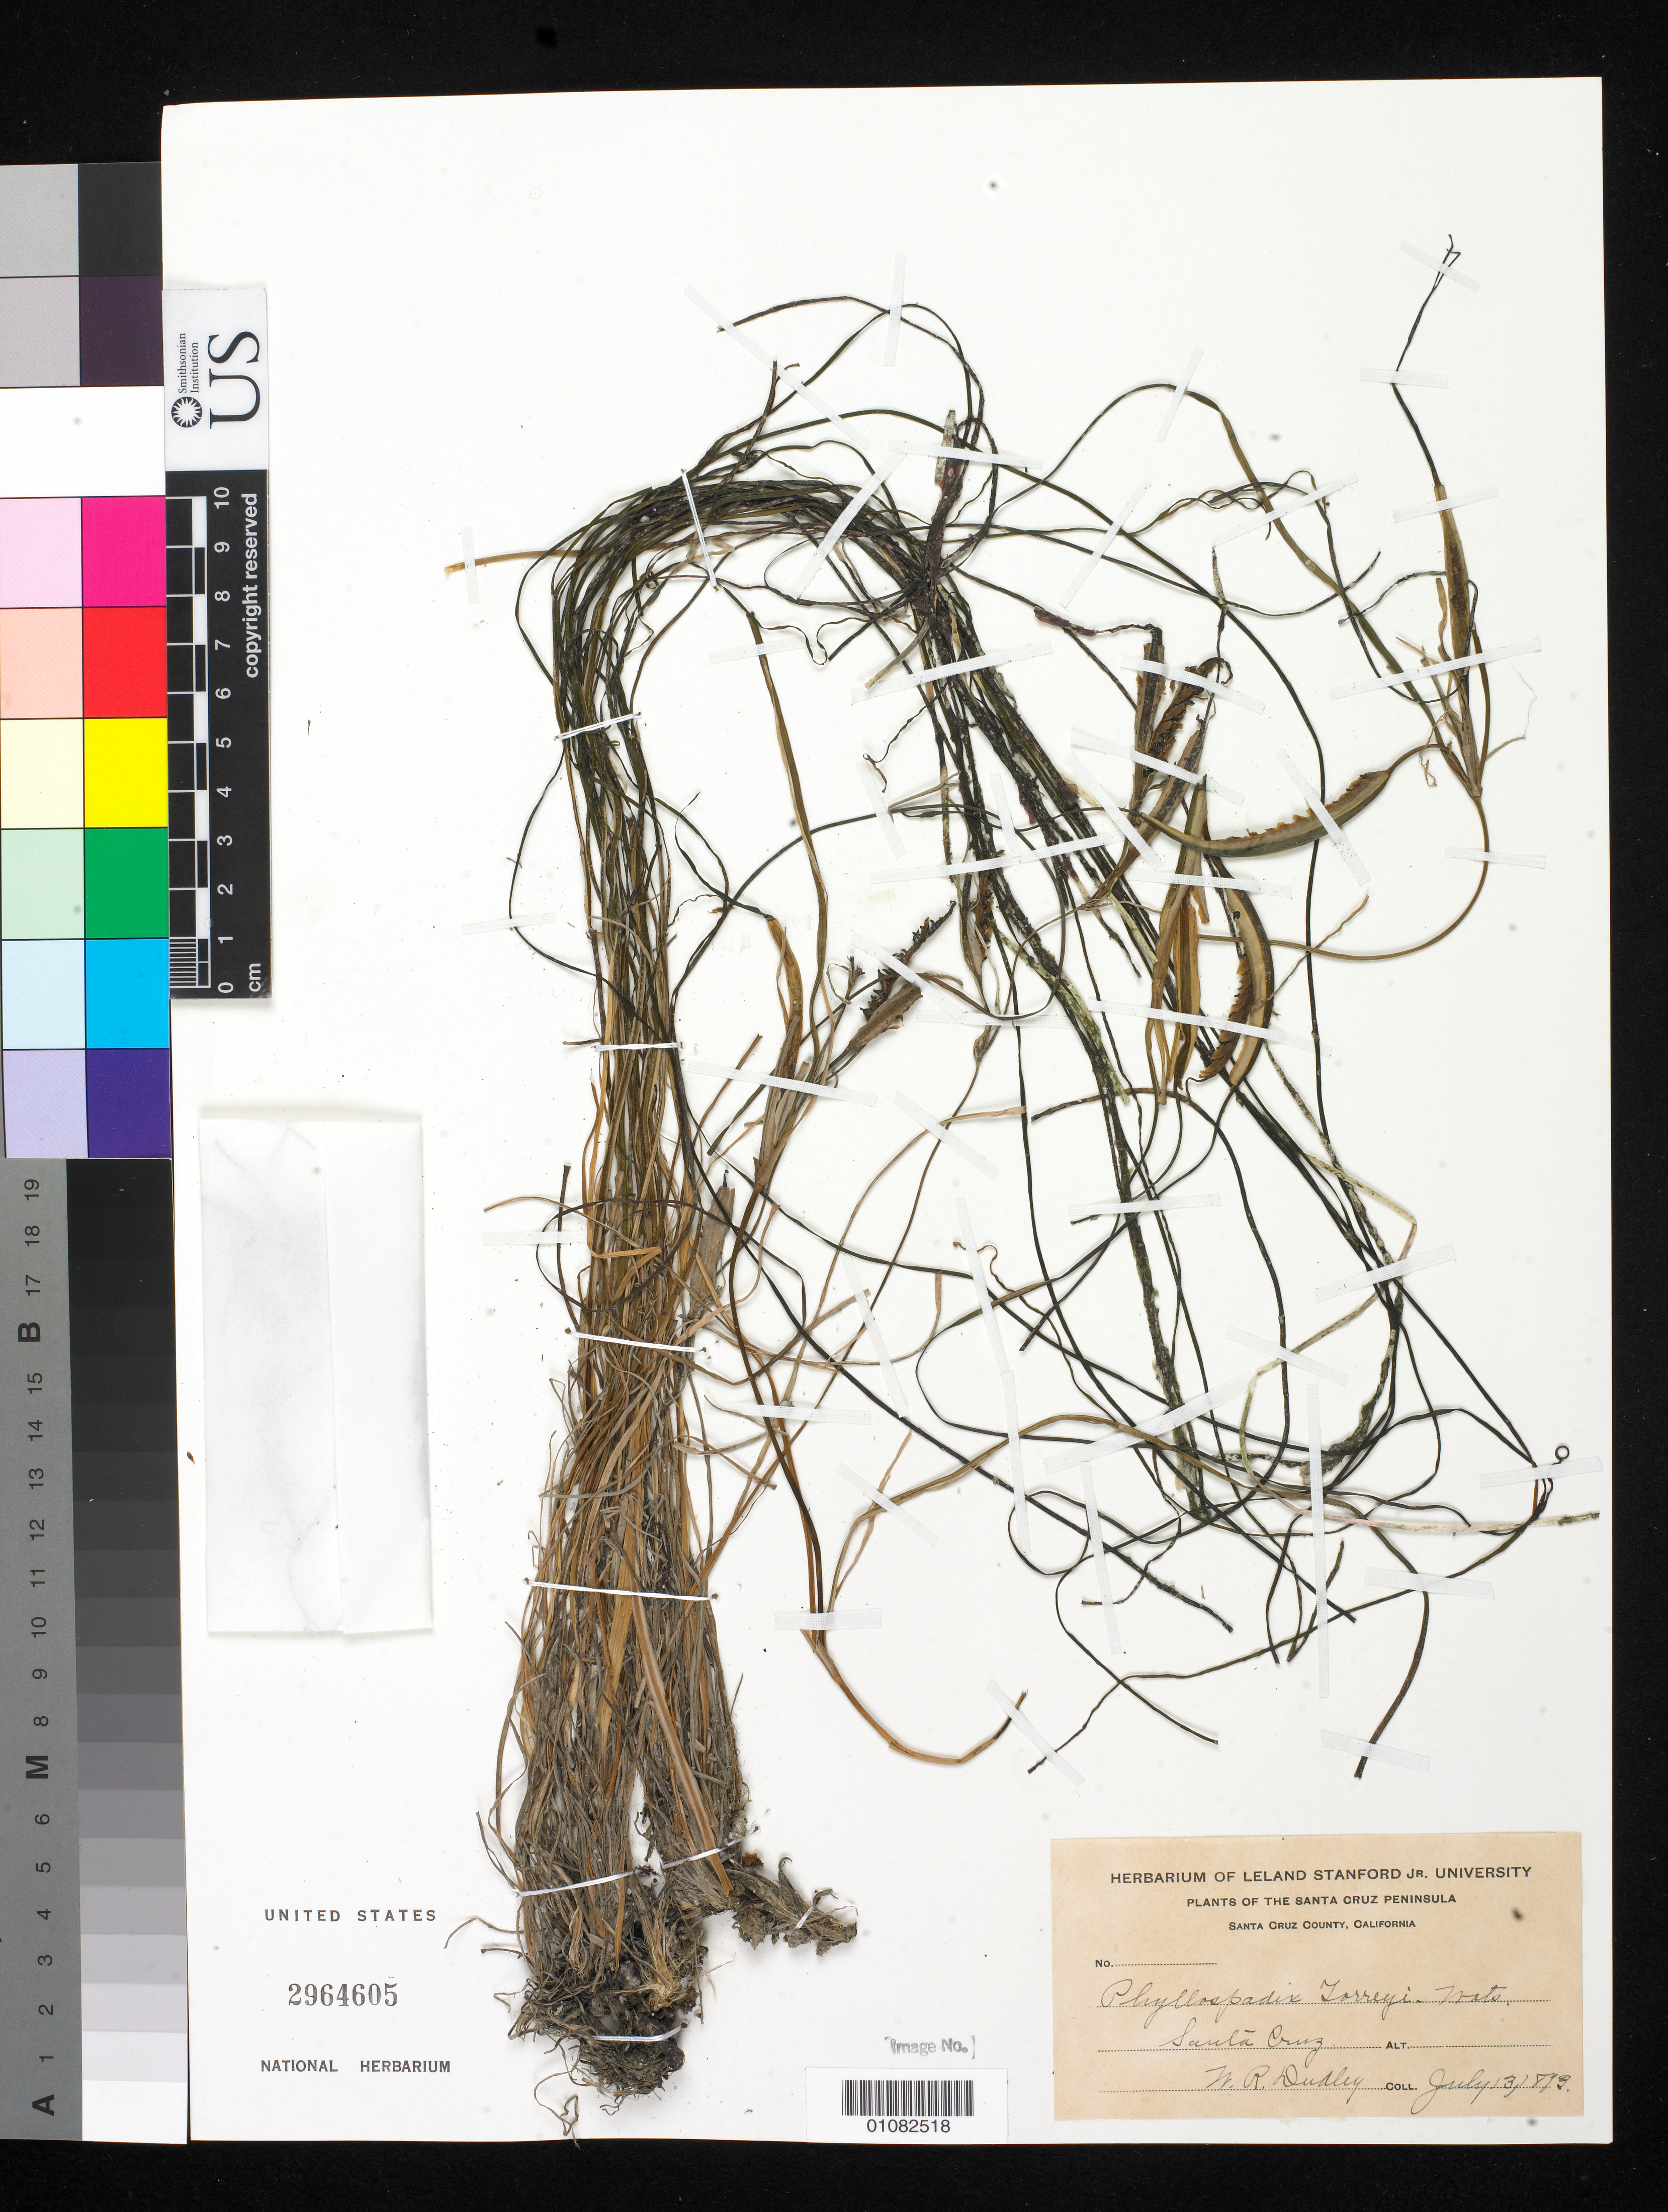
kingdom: Plantae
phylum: Tracheophyta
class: Liliopsida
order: Alismatales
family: Zosteraceae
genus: Phyllospadix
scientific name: Phyllospadix torreyi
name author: S. Watson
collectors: W. Dudley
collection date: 1893-07-13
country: United States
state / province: California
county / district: Santa Cruz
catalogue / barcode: US 2964605